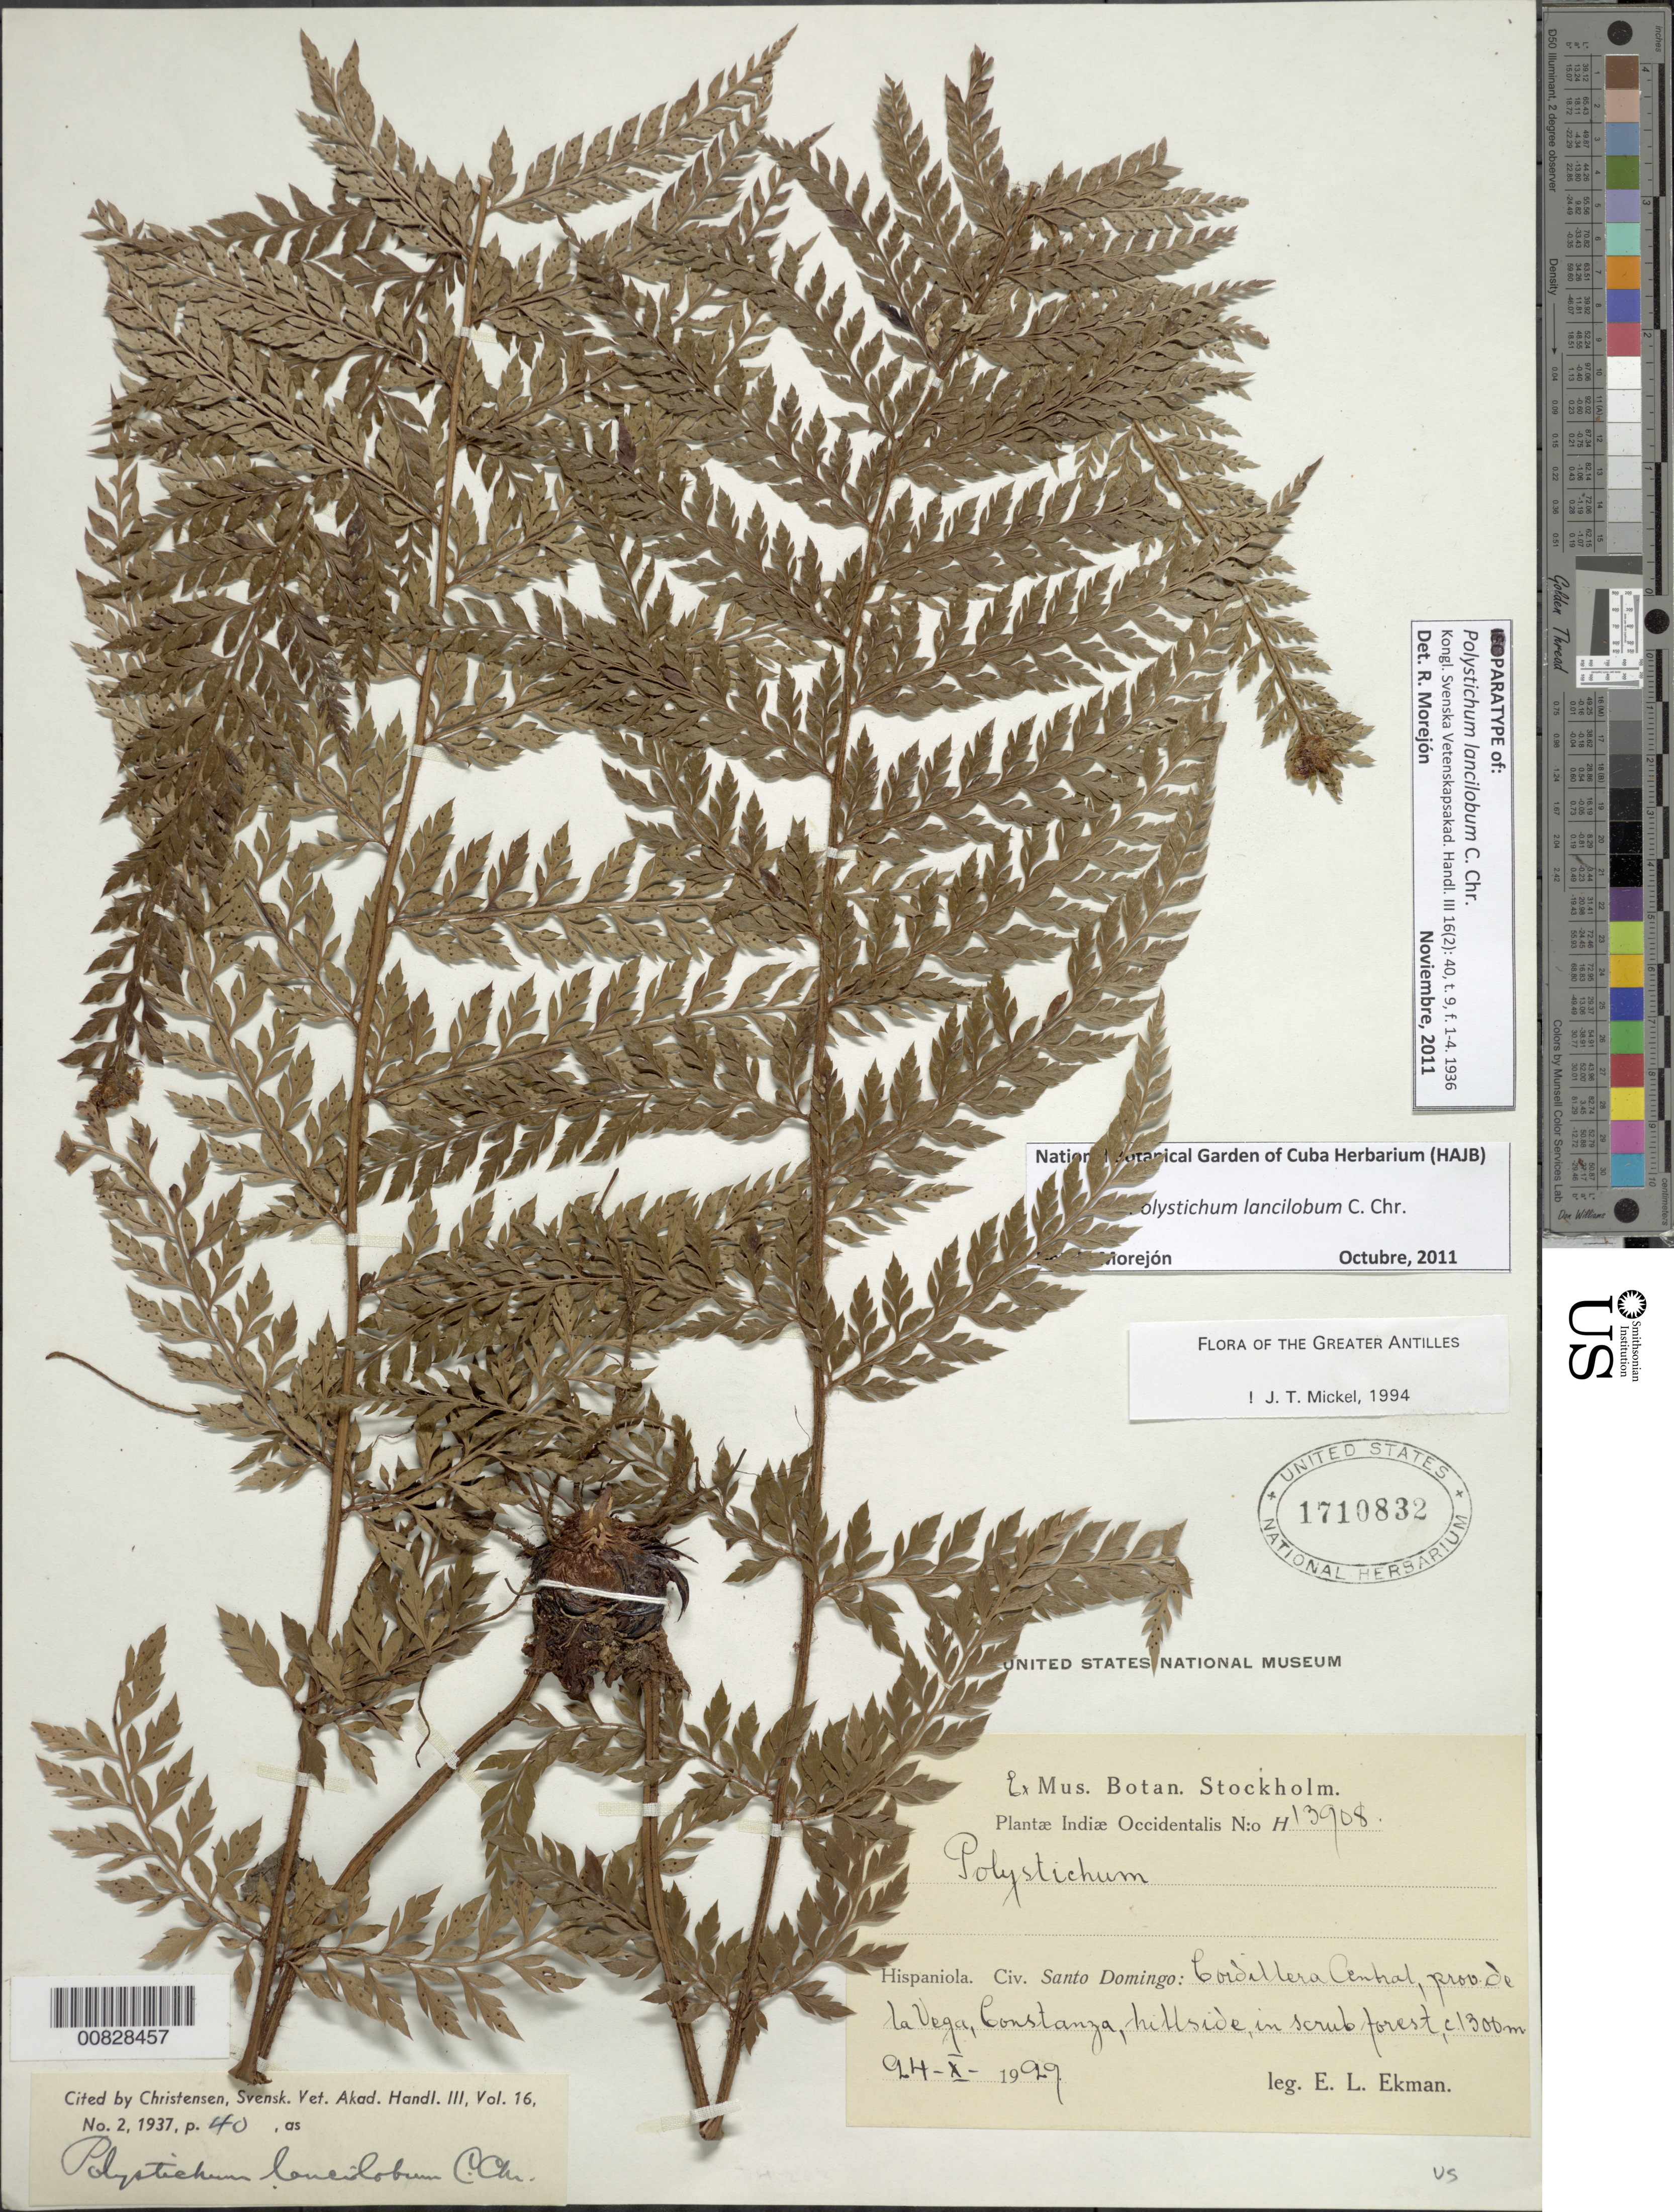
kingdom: Plantae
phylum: Tracheophyta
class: Polypodiopsida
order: Polypodiales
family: Dryopteridaceae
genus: Polystichum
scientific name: Polystichum lancilobum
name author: C. Chr.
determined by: Mickel, J. T., (NY), New York Botanical Garden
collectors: E. L. Ekman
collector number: H 13908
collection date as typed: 24 Oct 1929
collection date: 1929-10-24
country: Dominican Republic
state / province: La Vega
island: Hispaniola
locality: Cordillera Central, Constanza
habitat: Hillside, in scrub forest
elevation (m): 1300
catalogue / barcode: US 1710832